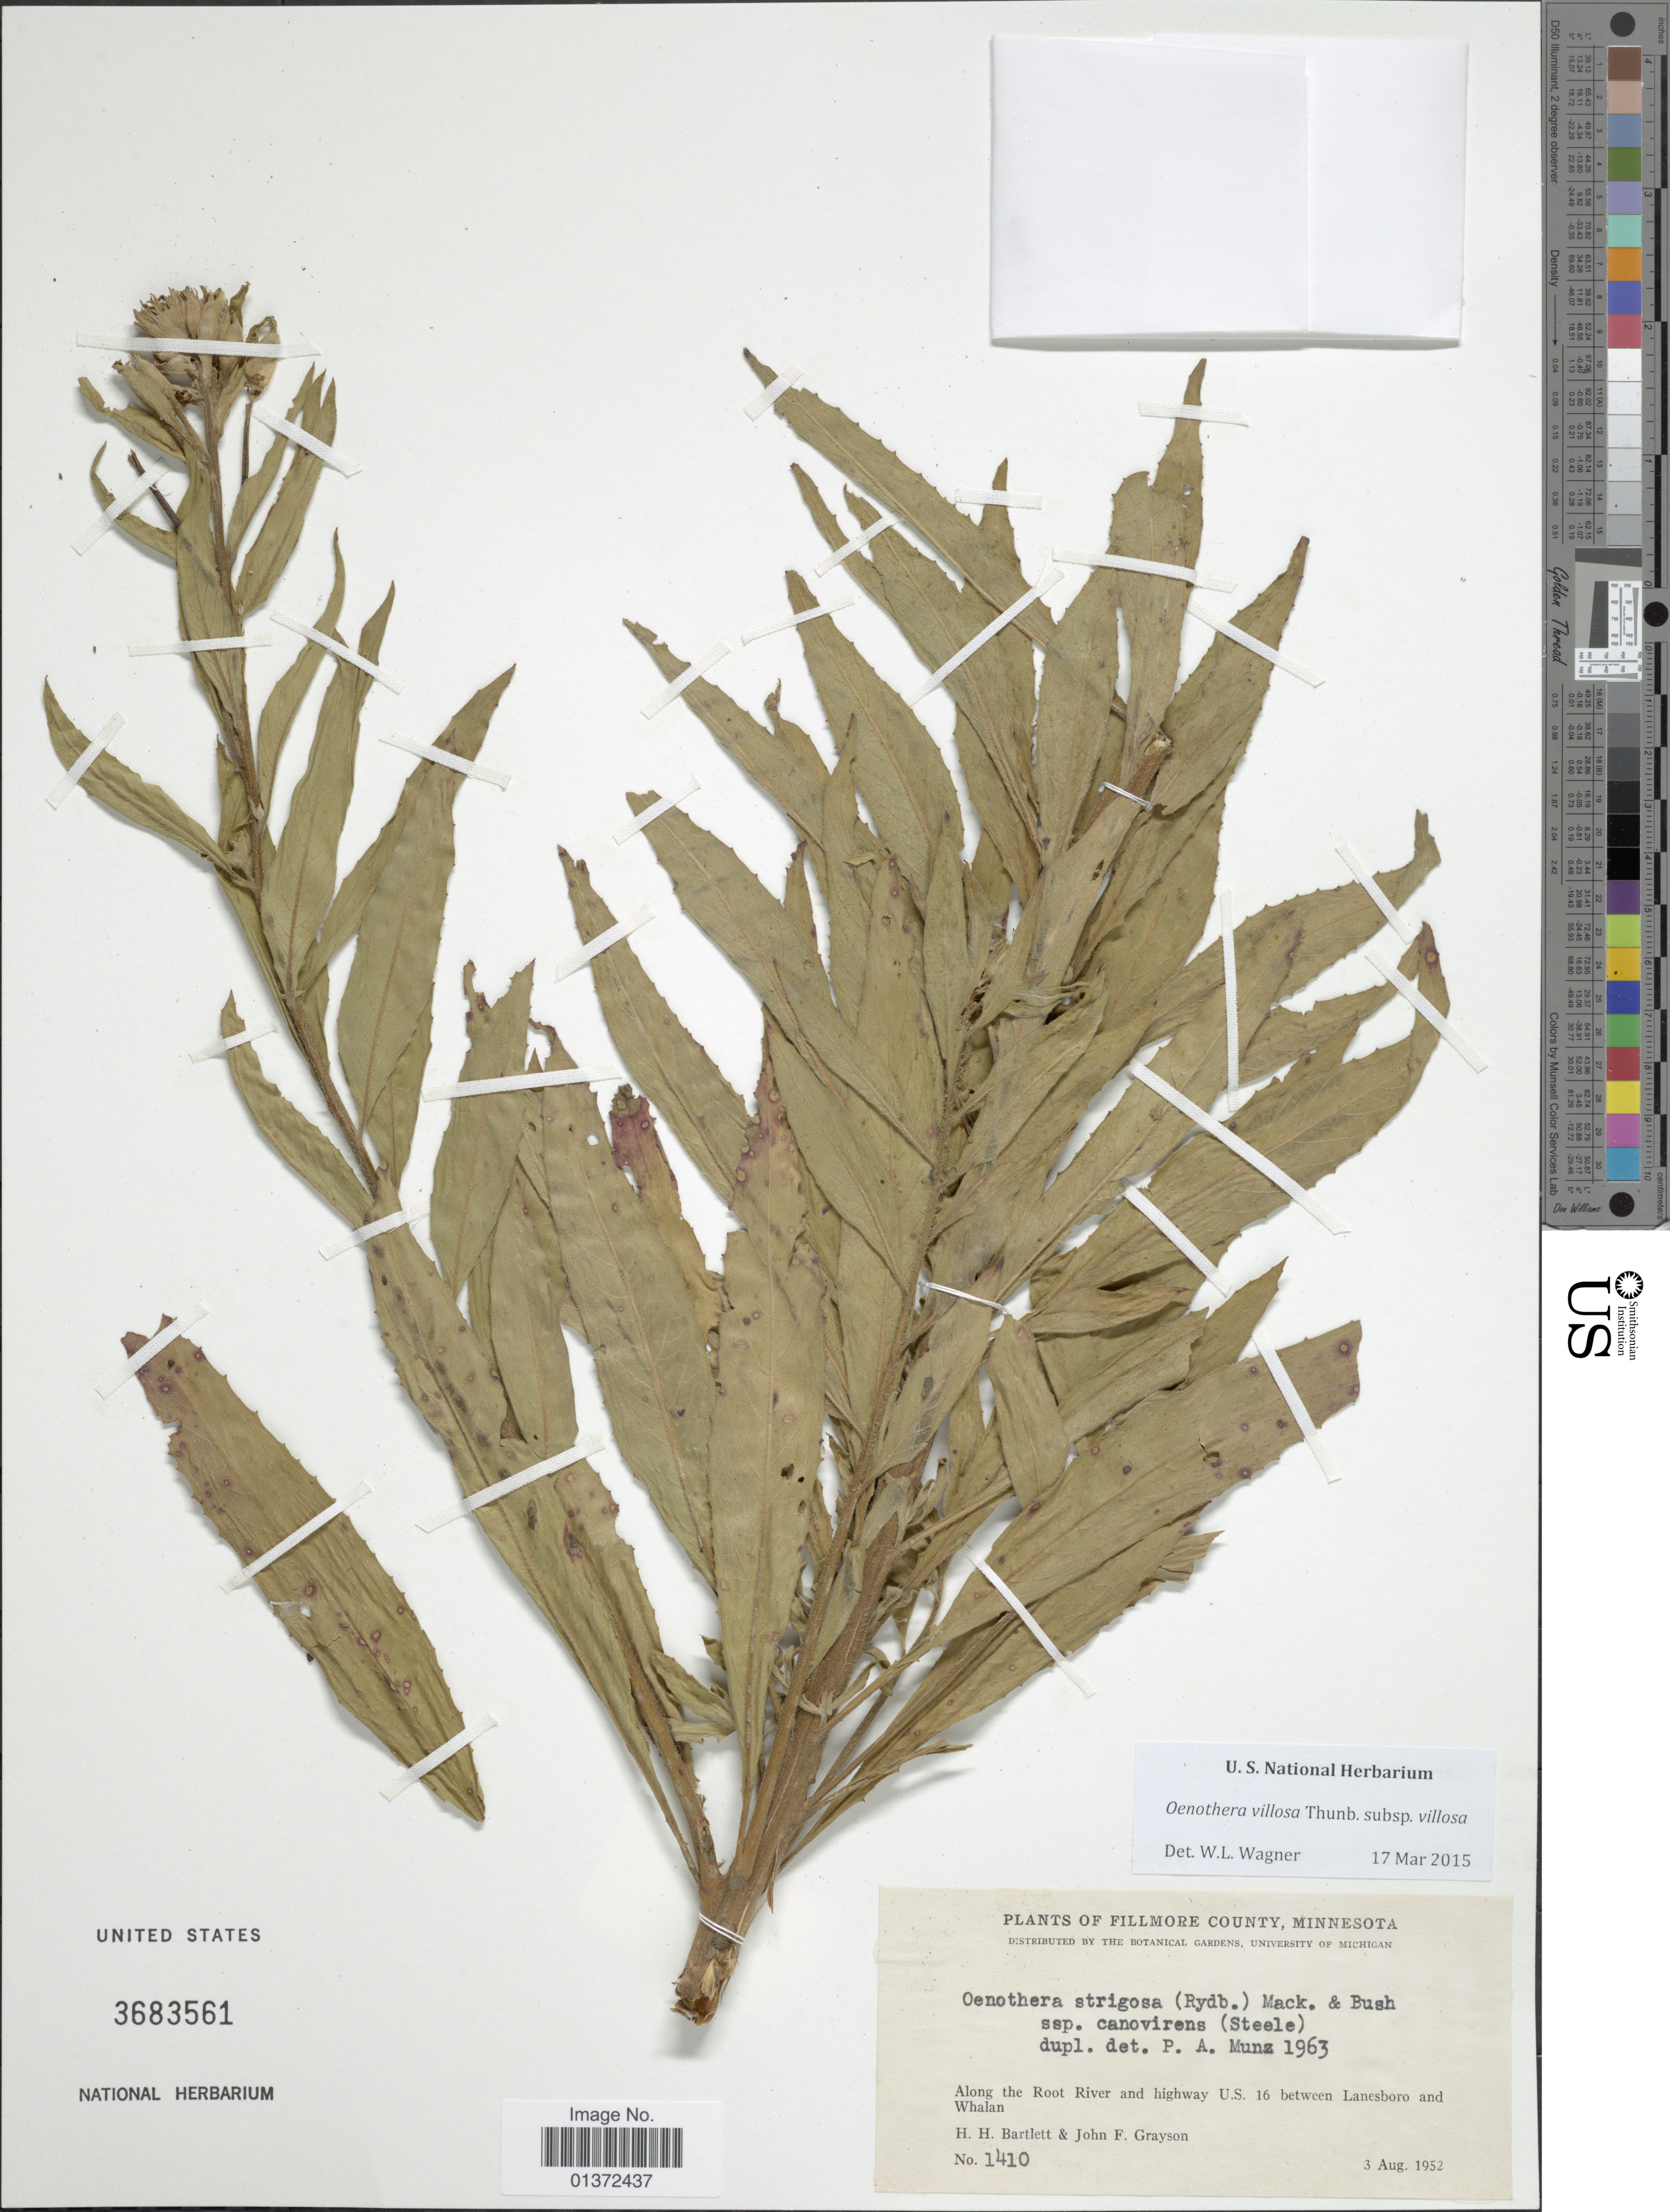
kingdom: Plantae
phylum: Tracheophyta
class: Magnoliopsida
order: Myrtales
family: Onagraceae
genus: Oenothera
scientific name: Oenothera villosa subsp. villosa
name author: Thunb.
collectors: H. H. Bartlett & J. Grayson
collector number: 1410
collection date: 1952-08-03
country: United States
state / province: Minnesota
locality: Fillmore County, along the Root River and highway U.S. 16 between Lanesboro and Whalan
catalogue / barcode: US 3683561